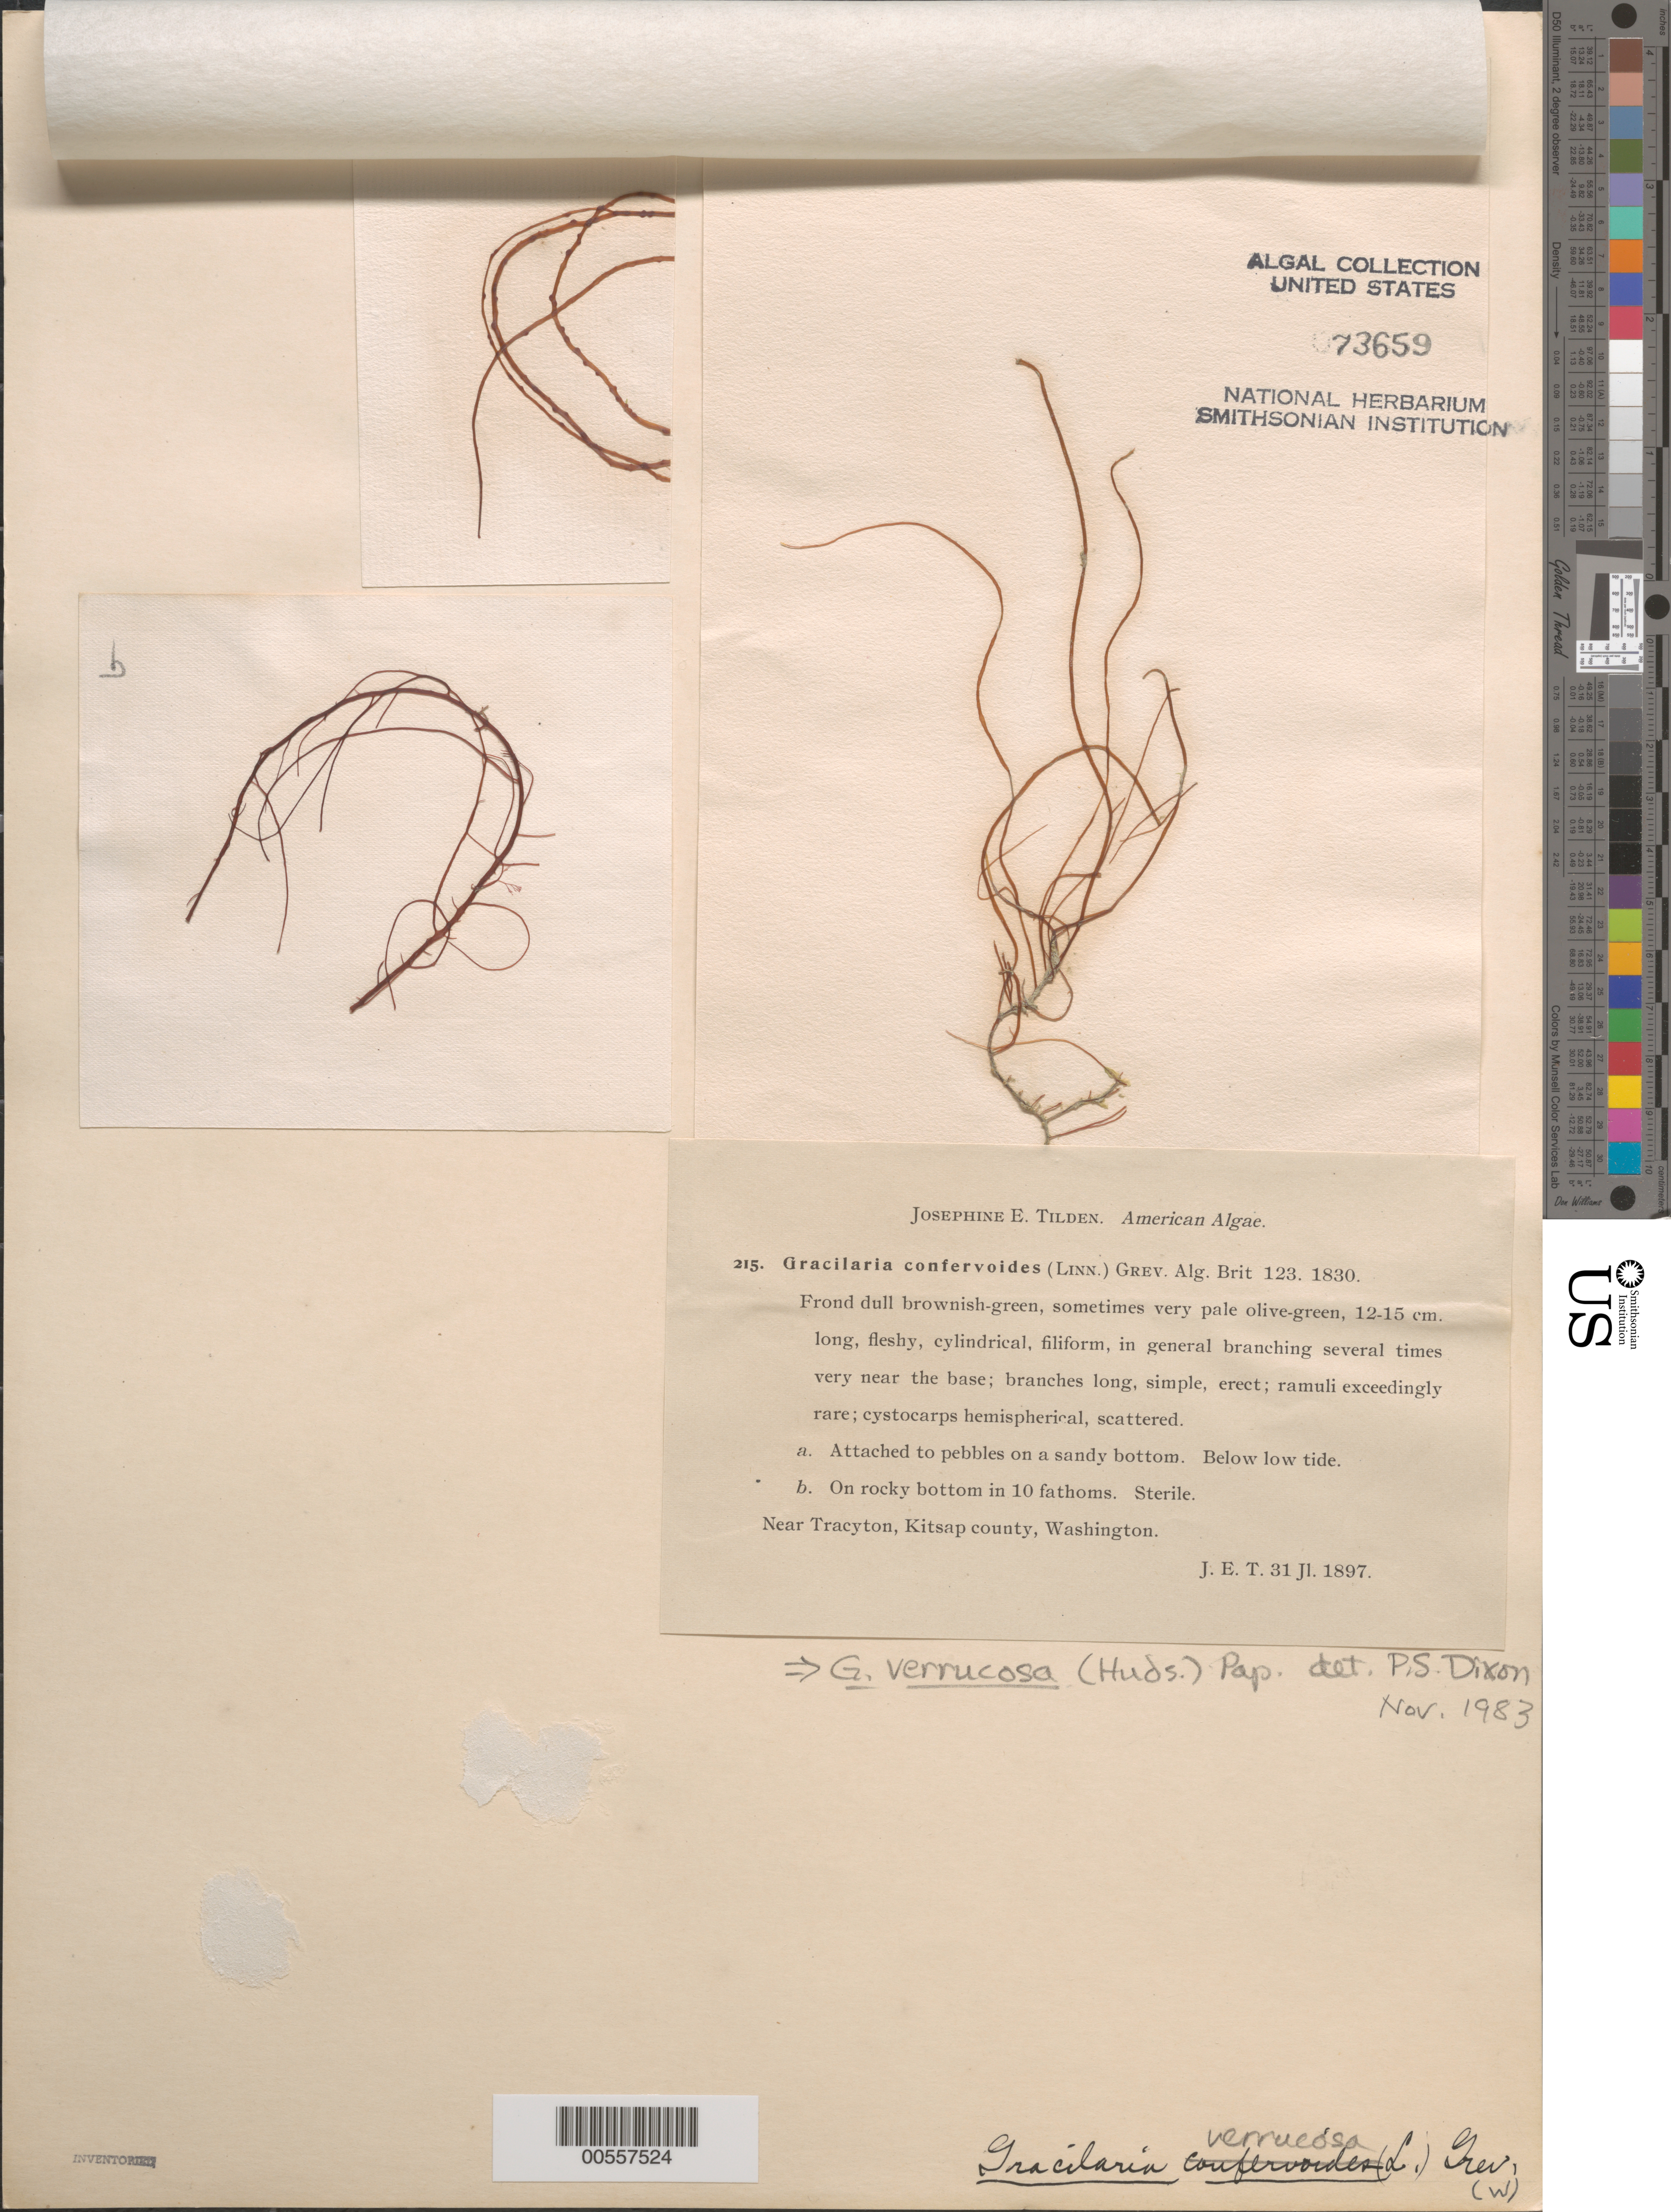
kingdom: Plantae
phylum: Rhodophyta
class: Florideophyceae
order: Gracilariales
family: Gracilariaceae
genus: Gracilariopsis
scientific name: Gracilariopsis longissima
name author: (S.G. Gmel.) Steentoft et al.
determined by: Algae name updating Project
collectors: J. E. Tilden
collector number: JET 215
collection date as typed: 31 Jul 1897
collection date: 1897-07-31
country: United States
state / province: Washington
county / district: Kitsap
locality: Near Tracyton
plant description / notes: Tilden, American Algae, as Gracilaria confervoides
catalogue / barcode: US 73659